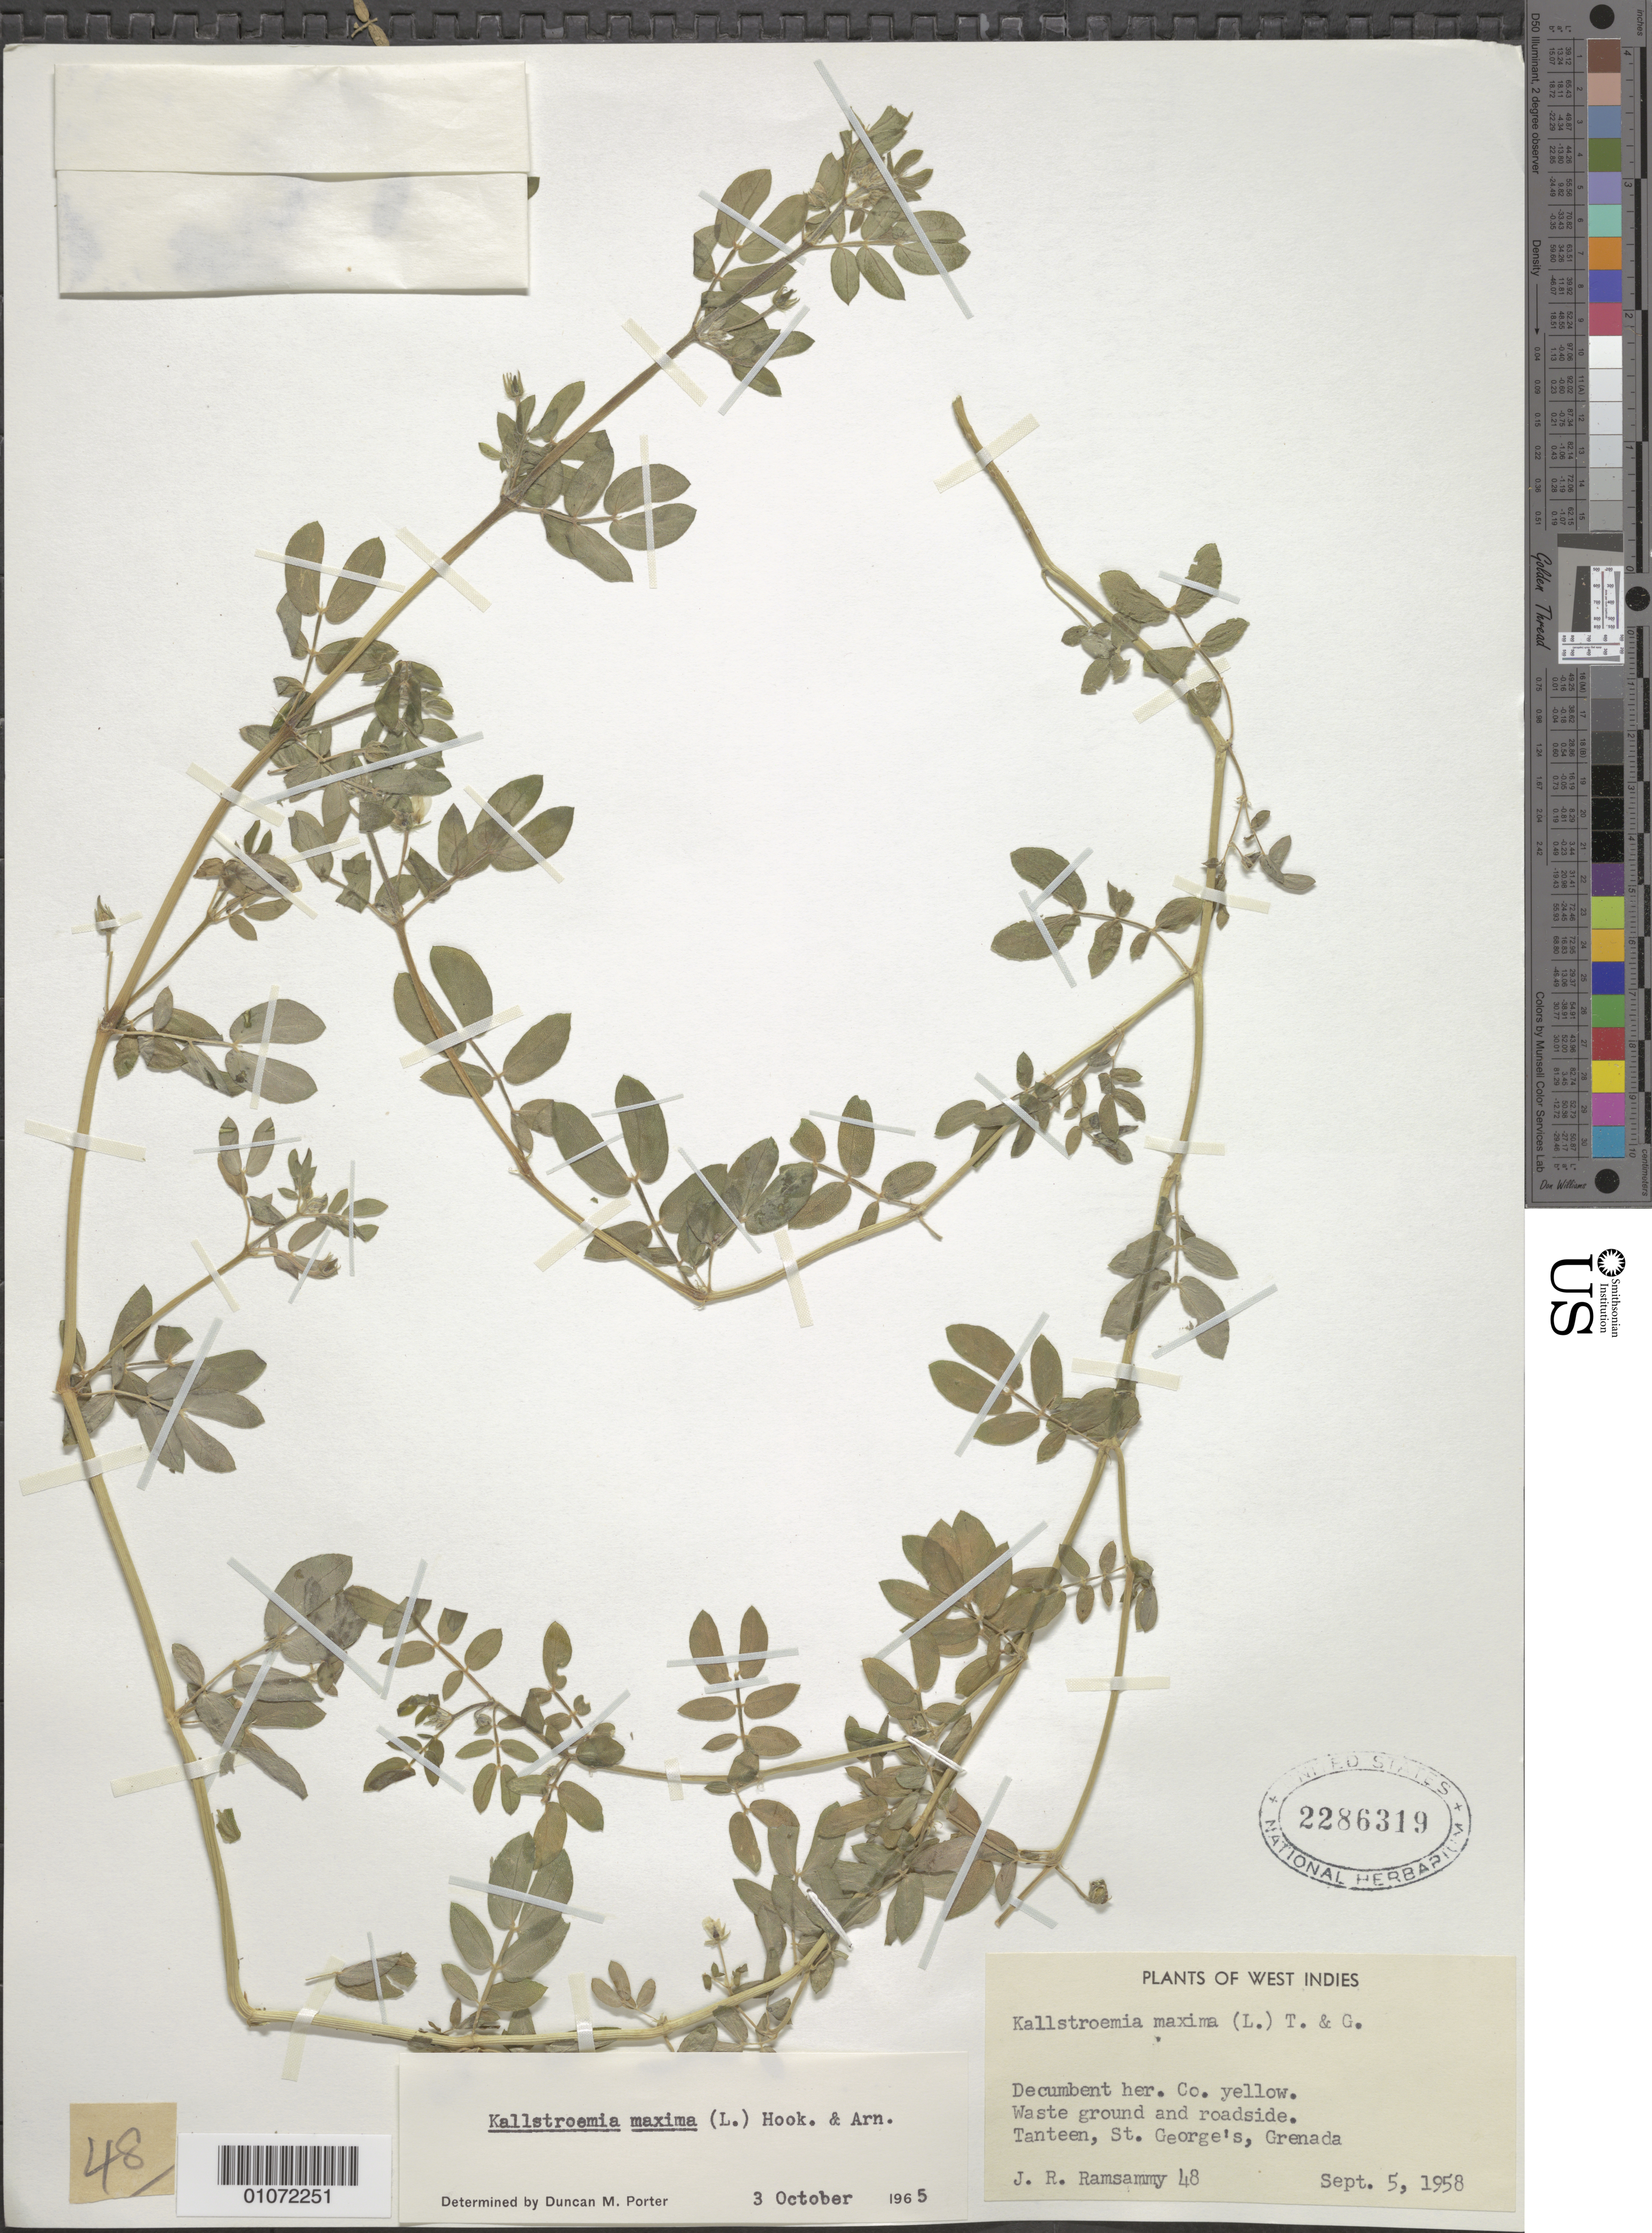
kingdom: Plantae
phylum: Tracheophyta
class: Magnoliopsida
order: Zygophyllales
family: Zygophyllaceae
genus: Kallstroemia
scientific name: Kallstroemia maxima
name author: (L.) Hook. & Arn.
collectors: J. Ramsammy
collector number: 48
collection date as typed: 05 Sep 1958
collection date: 1958-09-05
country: Grenada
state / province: Saint George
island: Grenada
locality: Tanteen; waste ground and roadside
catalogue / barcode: US 2286319